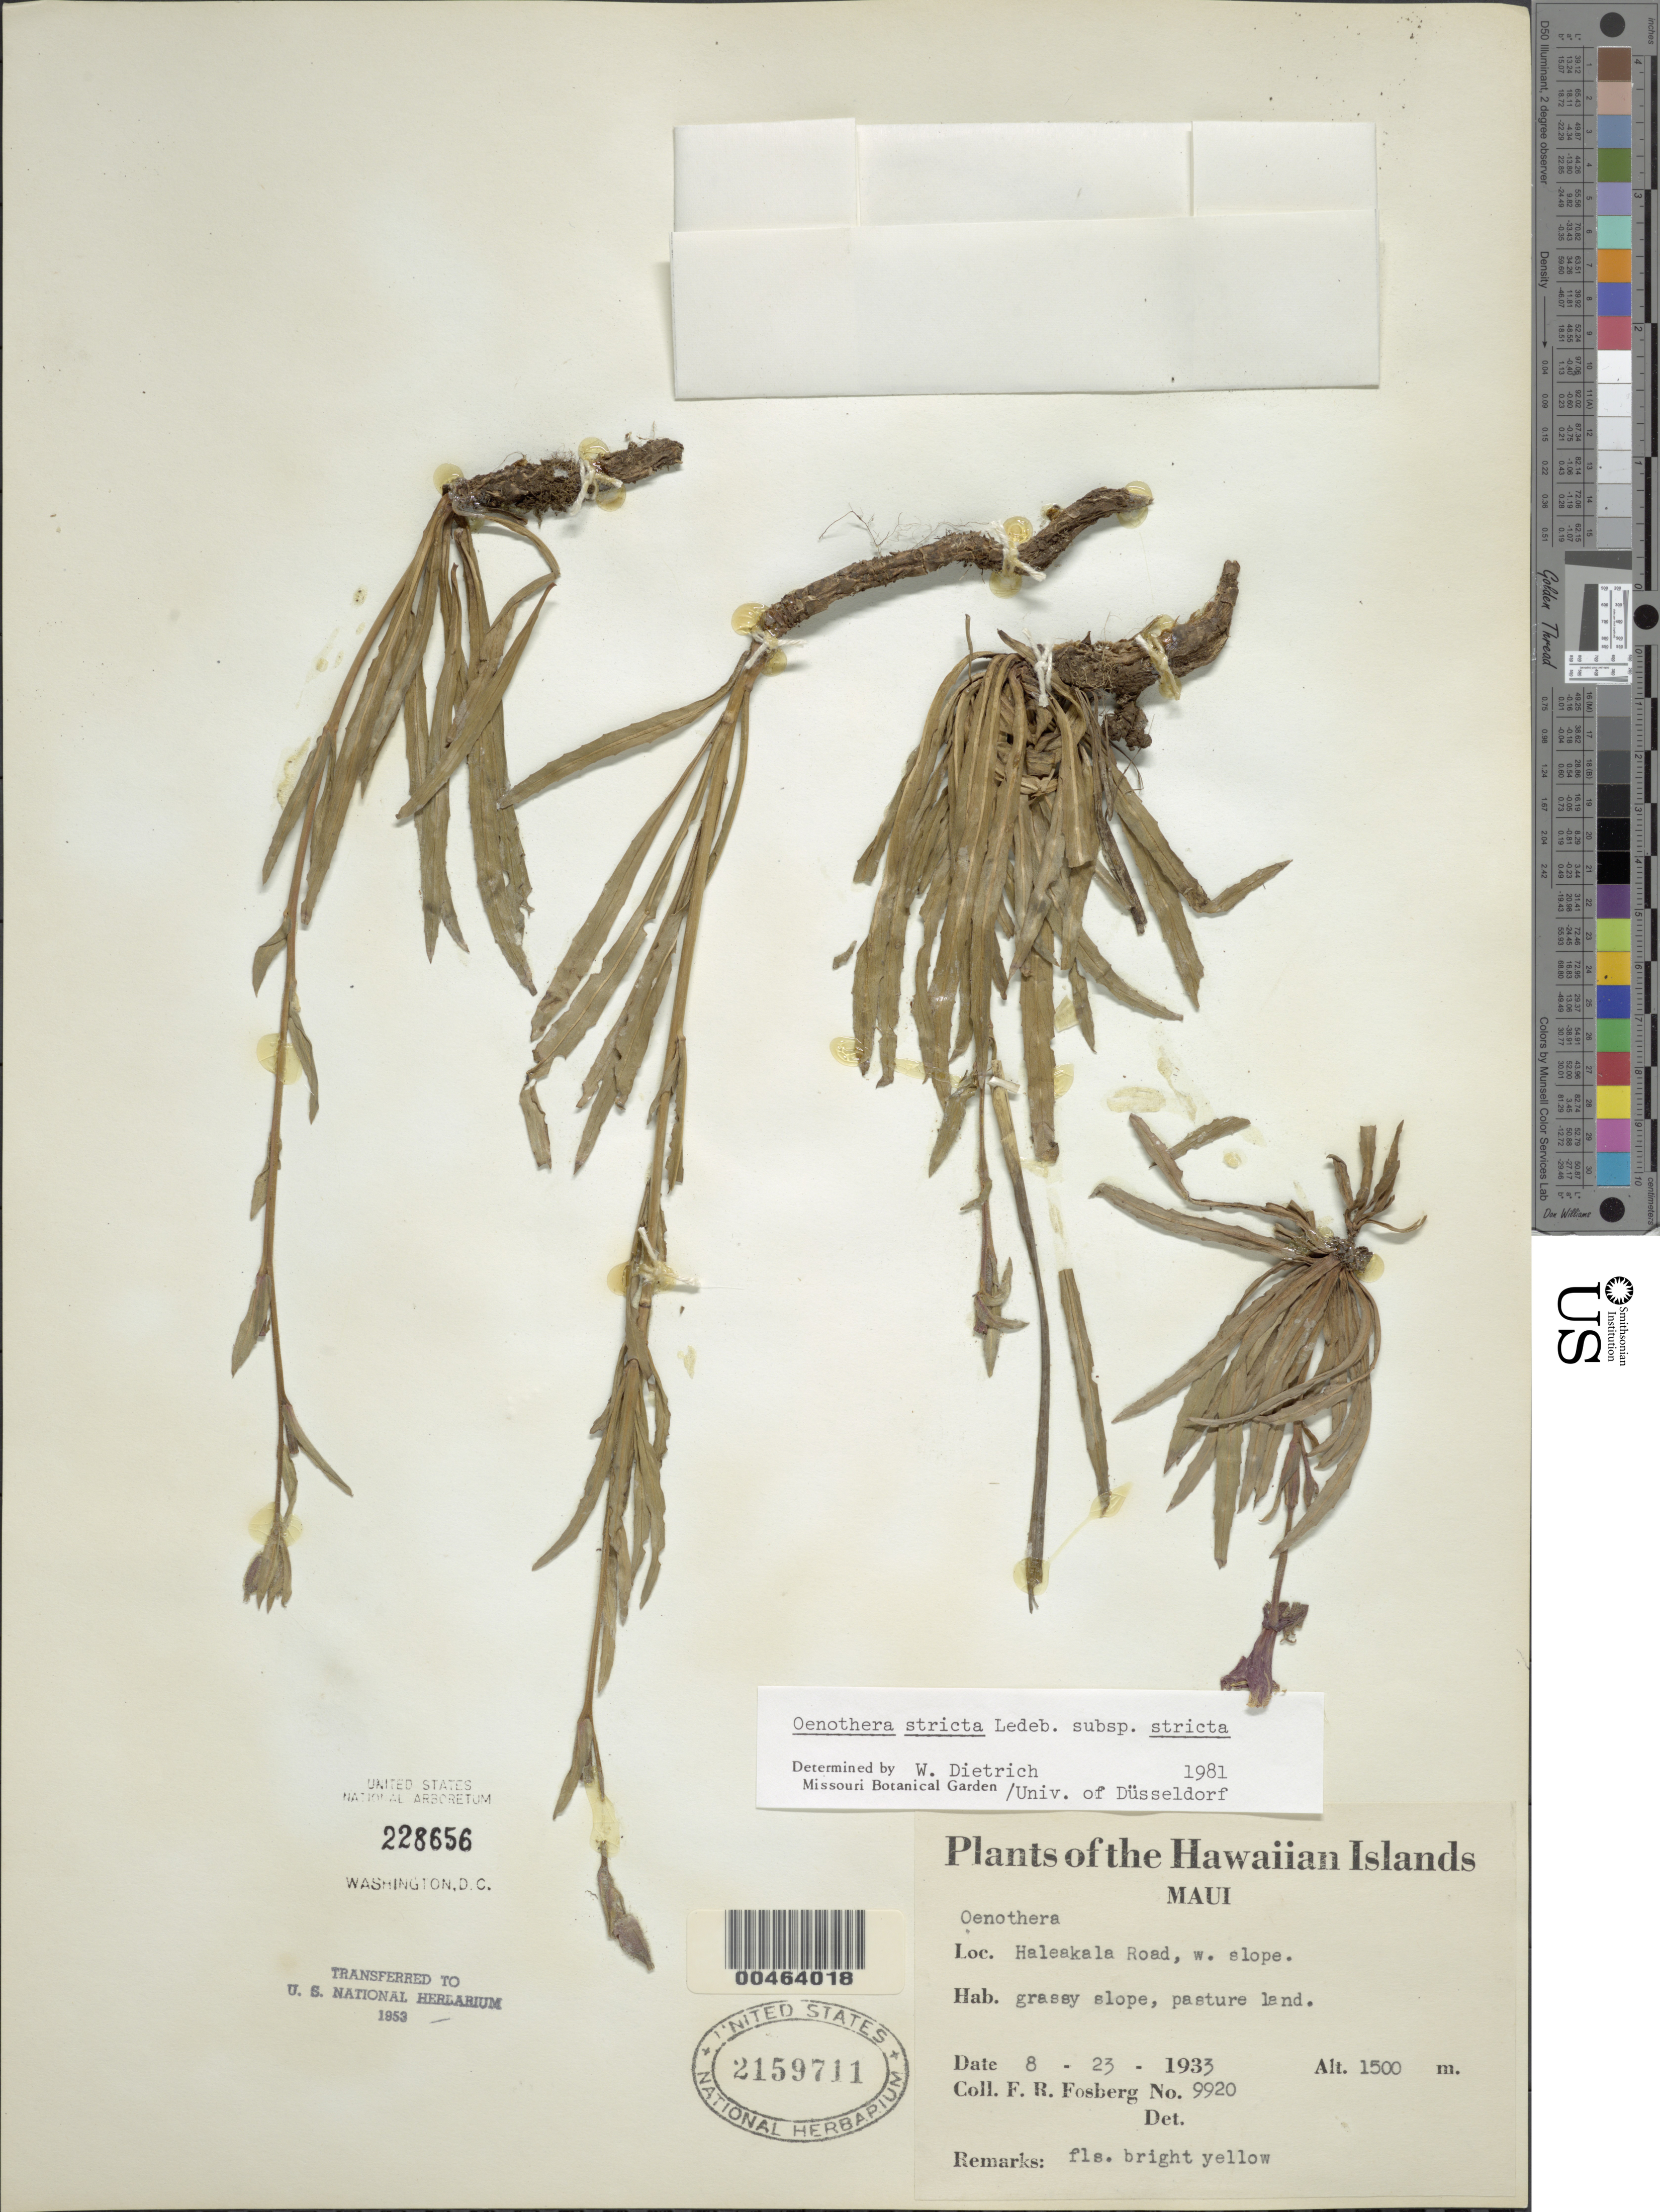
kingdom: Plantae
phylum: Tracheophyta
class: Magnoliopsida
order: Myrtales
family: Onagraceae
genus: Oenothera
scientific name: Oenothera stricta subsp. stricta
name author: Ledeb. ex Link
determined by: Dietrich, W.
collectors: F. R. Fosberg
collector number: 9920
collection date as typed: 23 Aug 1933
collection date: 1933-08-23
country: United States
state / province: Hawaii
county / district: Maui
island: Maui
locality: Haleakala Road, west slope.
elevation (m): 1500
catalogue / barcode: US 2159711